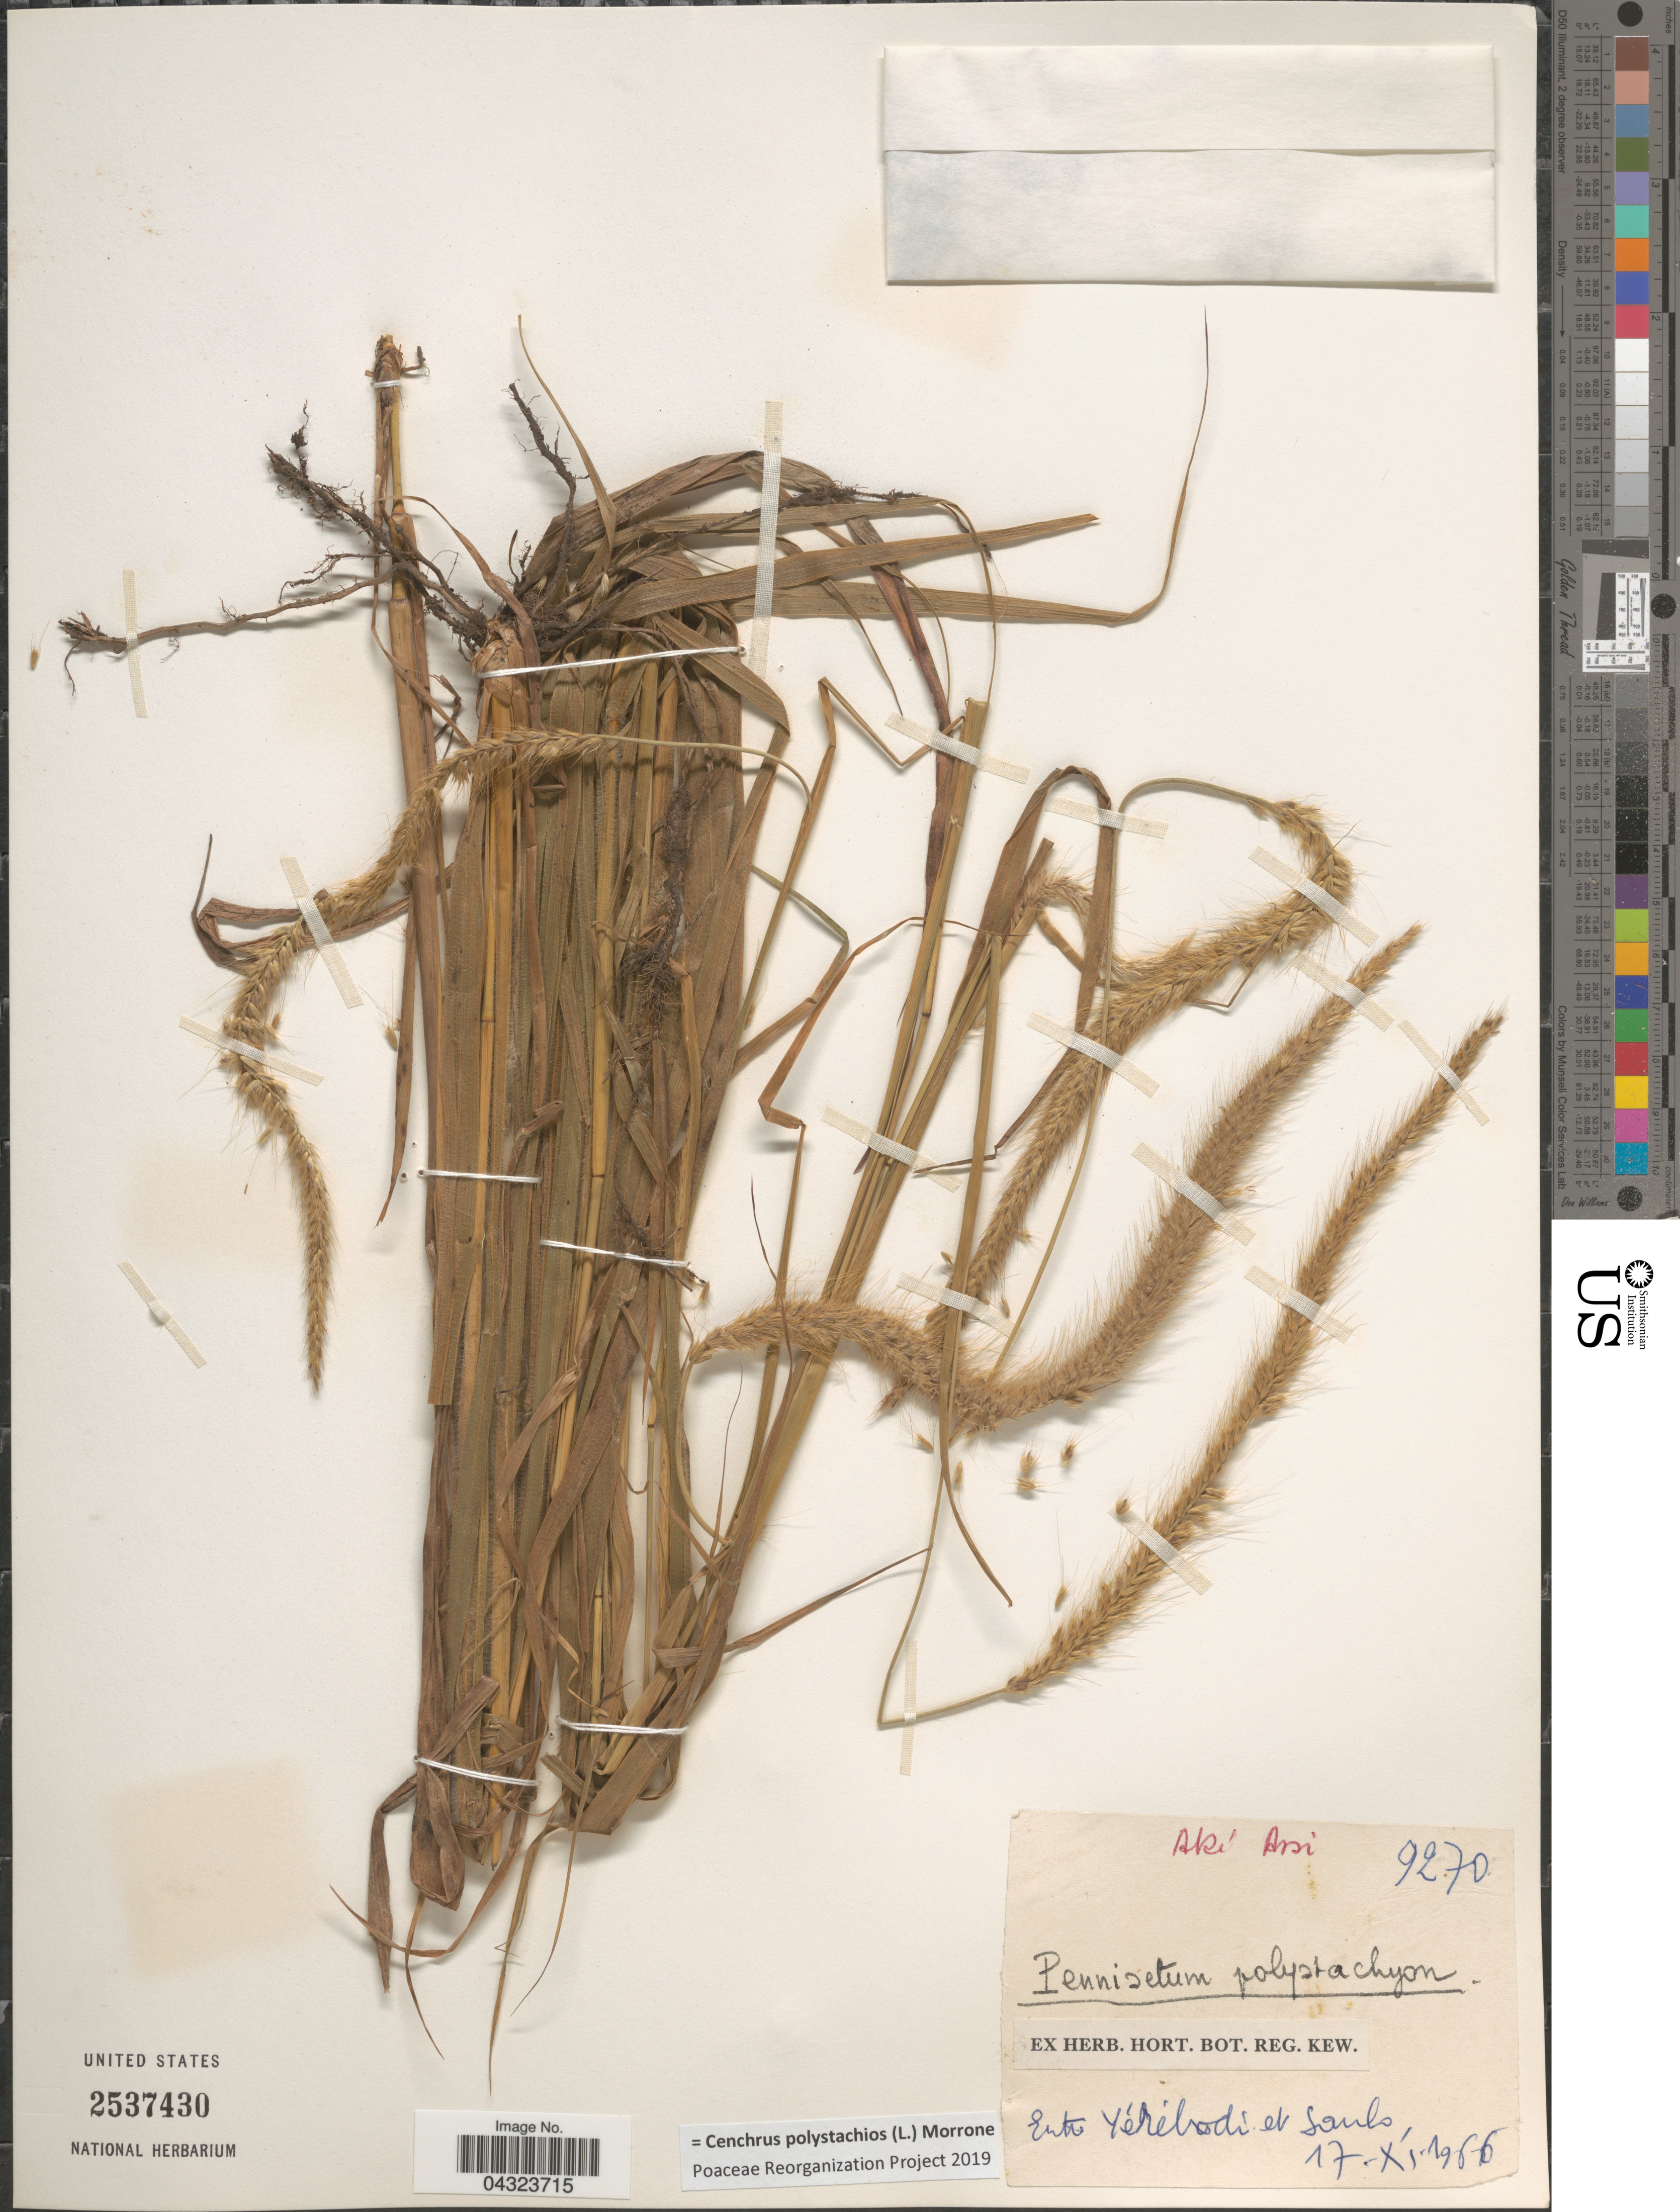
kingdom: Plantae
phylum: Tracheophyta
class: Liliopsida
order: Poales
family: Poaceae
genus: Cenchrus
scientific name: Cenchrus polystachios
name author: (L.) Morrone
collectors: A. Arsi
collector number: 9270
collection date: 1966-11-17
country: Ivory Coast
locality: Entre Yérébodi et Saulo.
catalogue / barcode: US 2537430